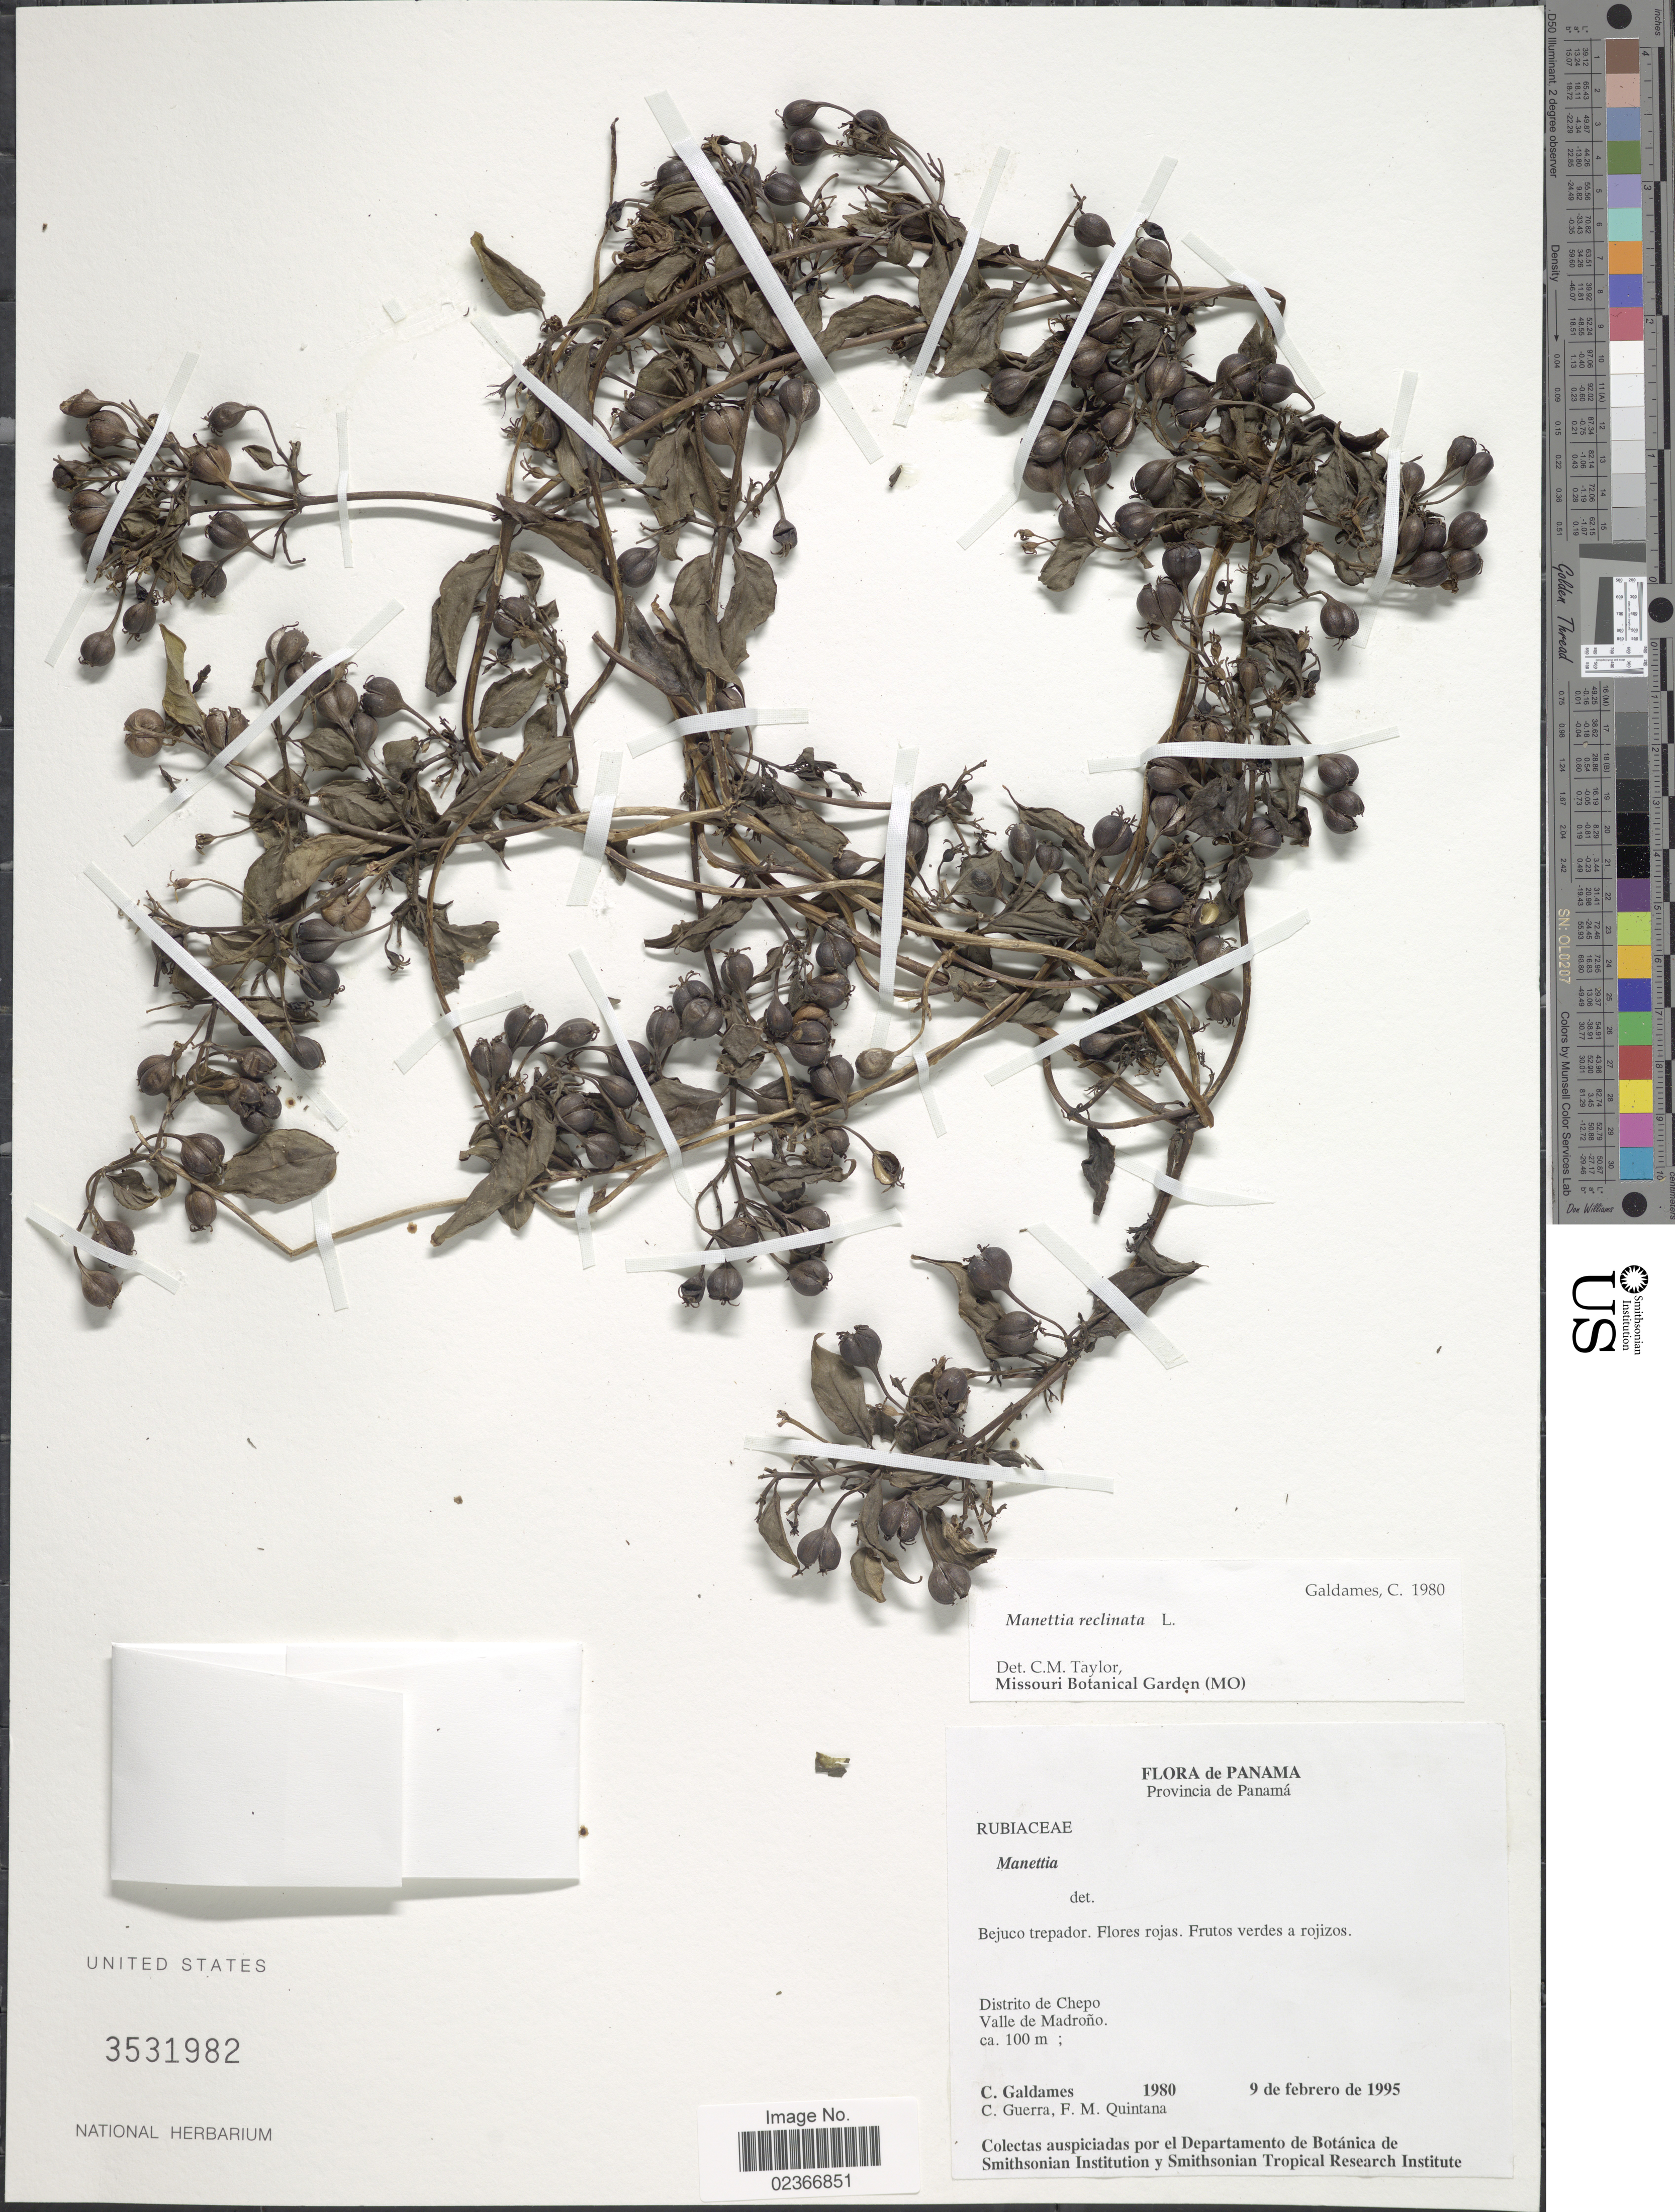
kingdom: Plantae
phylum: Tracheophyta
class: Magnoliopsida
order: Gentianales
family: Rubiaceae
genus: Manettia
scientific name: Manettia reclinata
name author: L.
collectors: C. Galdames, C. Guerra & F. Quintana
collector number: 1980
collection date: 1995-02-09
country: Panama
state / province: Panamá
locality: Provincia de Panama. Distrito de Chepo, Valle de Madrono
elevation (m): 100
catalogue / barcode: US 3531982